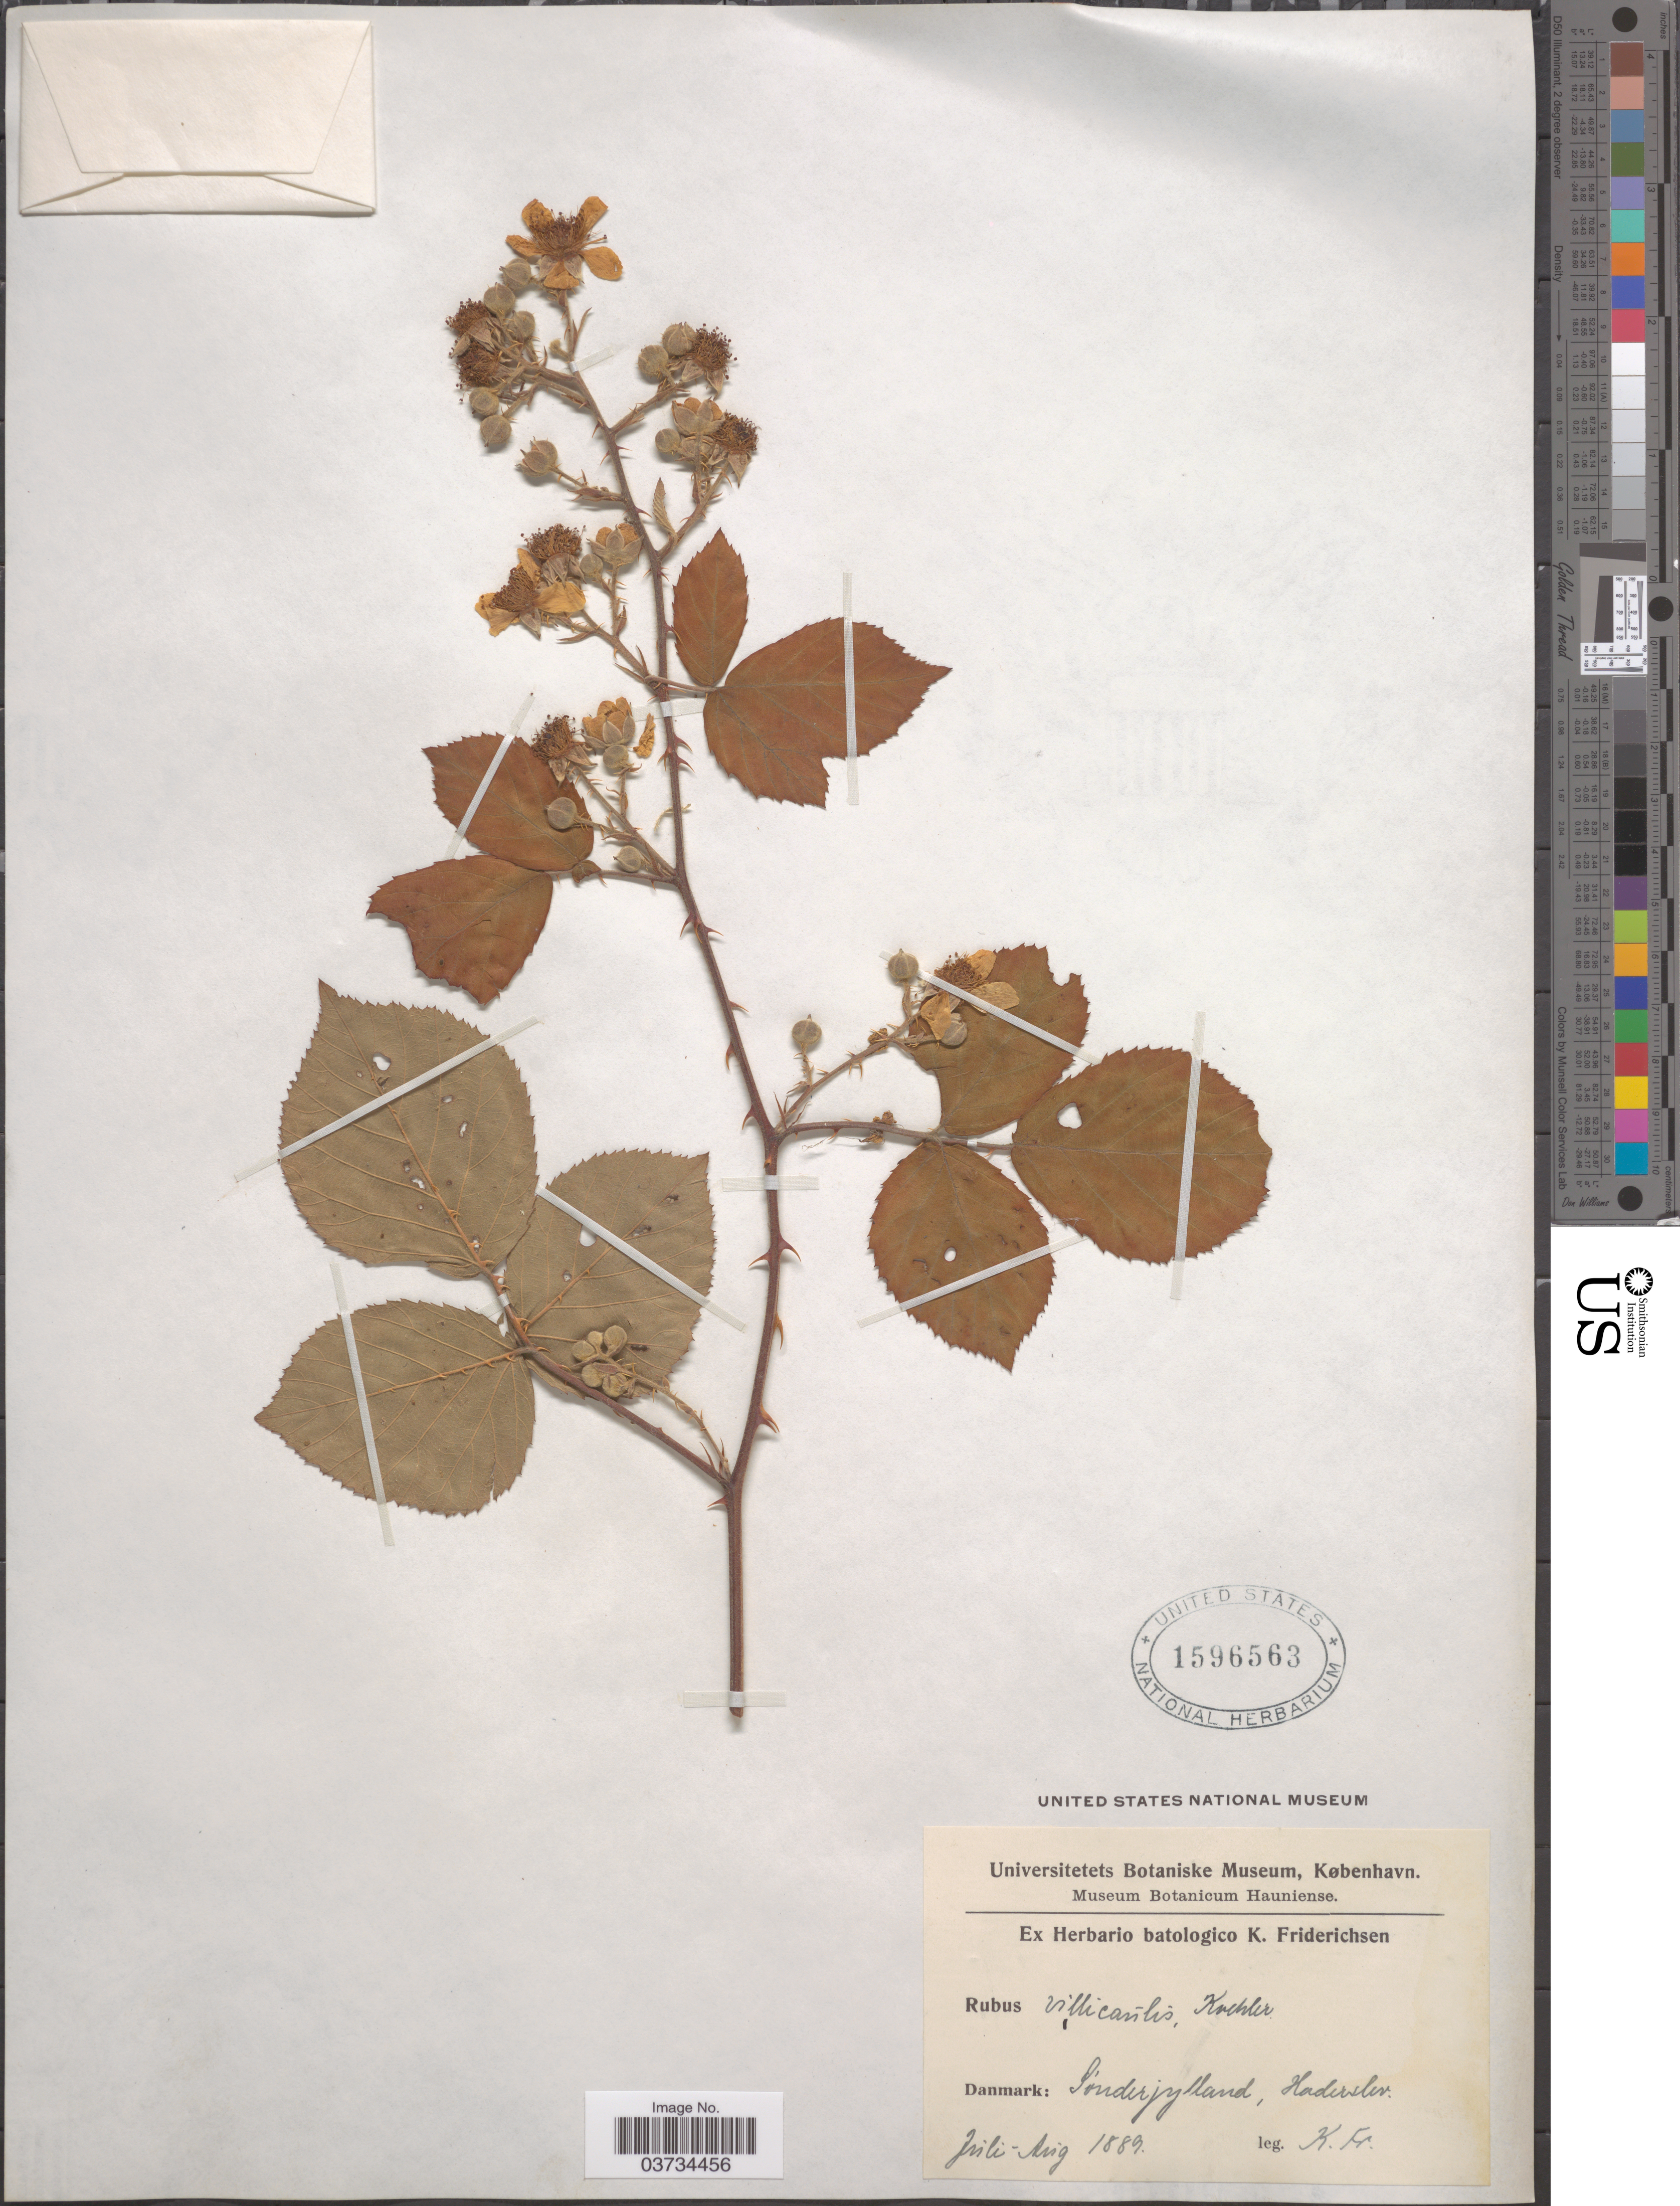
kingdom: Plantae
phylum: Tracheophyta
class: Magnoliopsida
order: Rosales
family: Rosaceae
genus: Rubus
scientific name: Rubus gracilis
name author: Roxb.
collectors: K. Friderichsen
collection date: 1889-07/1889-08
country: Denmark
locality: Sónderjylland, Haderslev.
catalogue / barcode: US 1596563